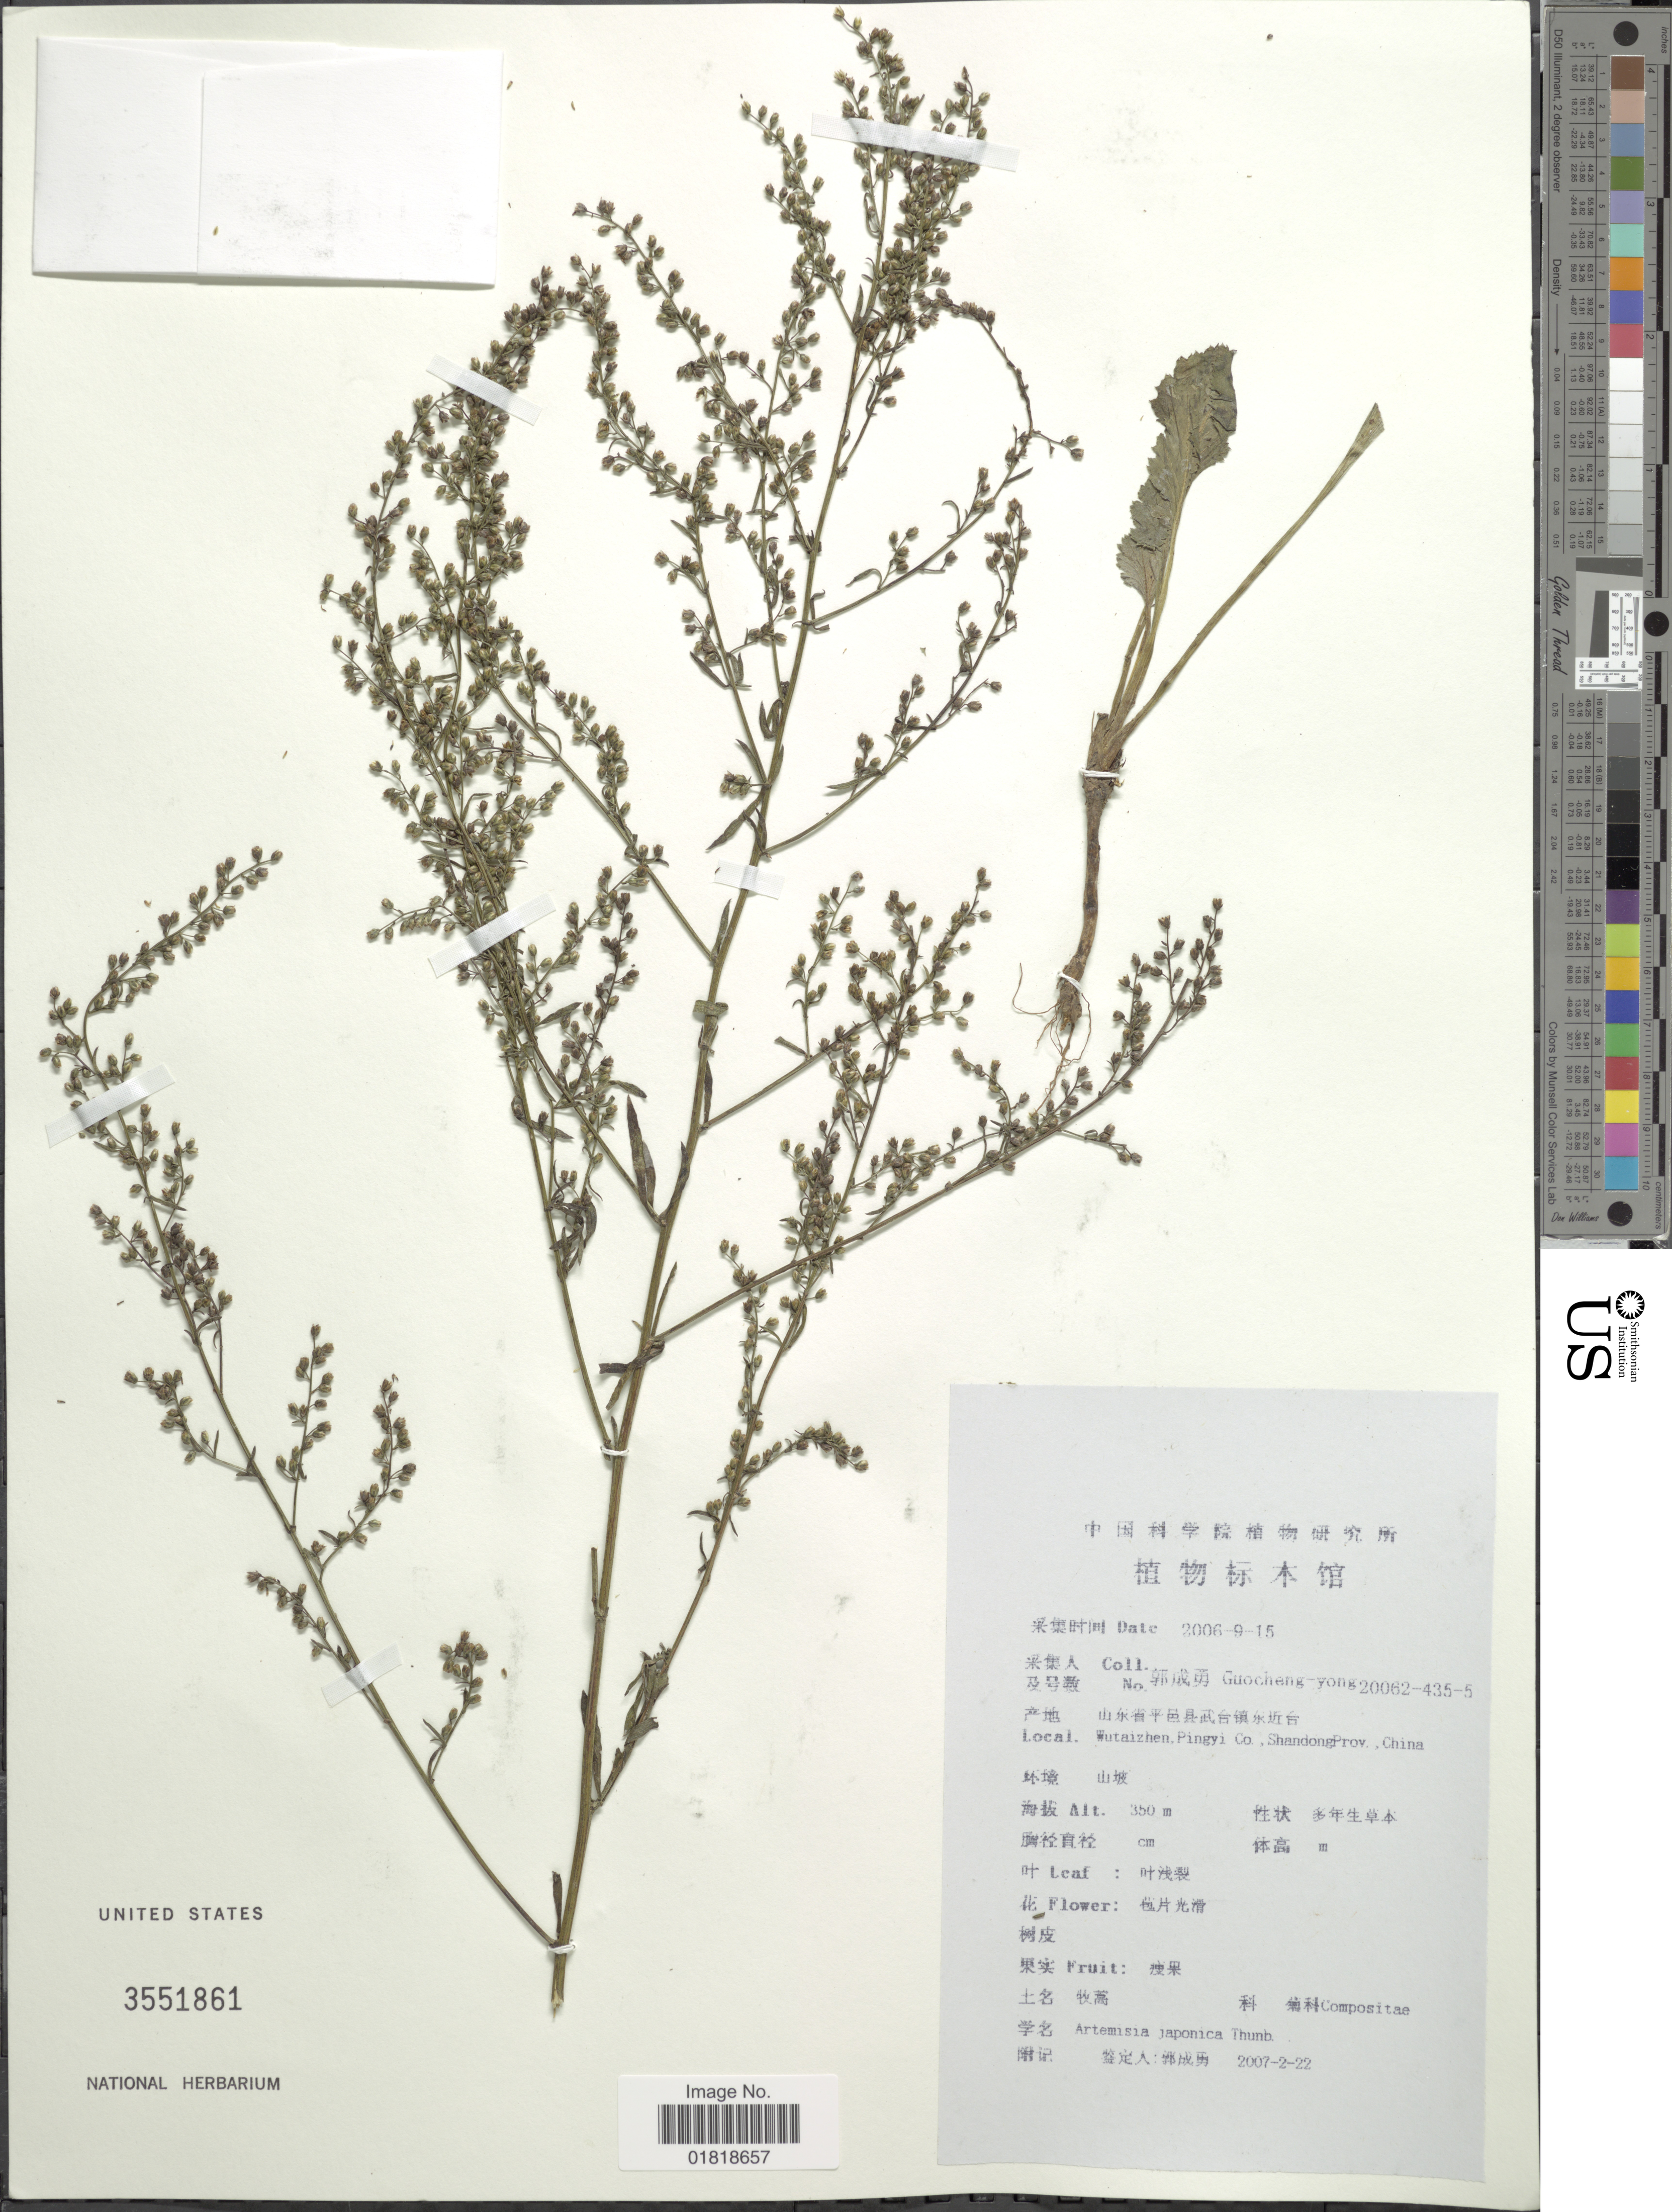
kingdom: Plantae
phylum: Tracheophyta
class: Magnoliopsida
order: Asterales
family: Asteraceae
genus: Artemisia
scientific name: Artemisia japonica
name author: Thunb.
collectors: Guo cheng-yong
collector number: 20062-435-5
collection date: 2006-09-15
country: China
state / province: Shandong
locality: Wutaizhen, Pingyi Co.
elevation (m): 350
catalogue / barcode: US 3551861